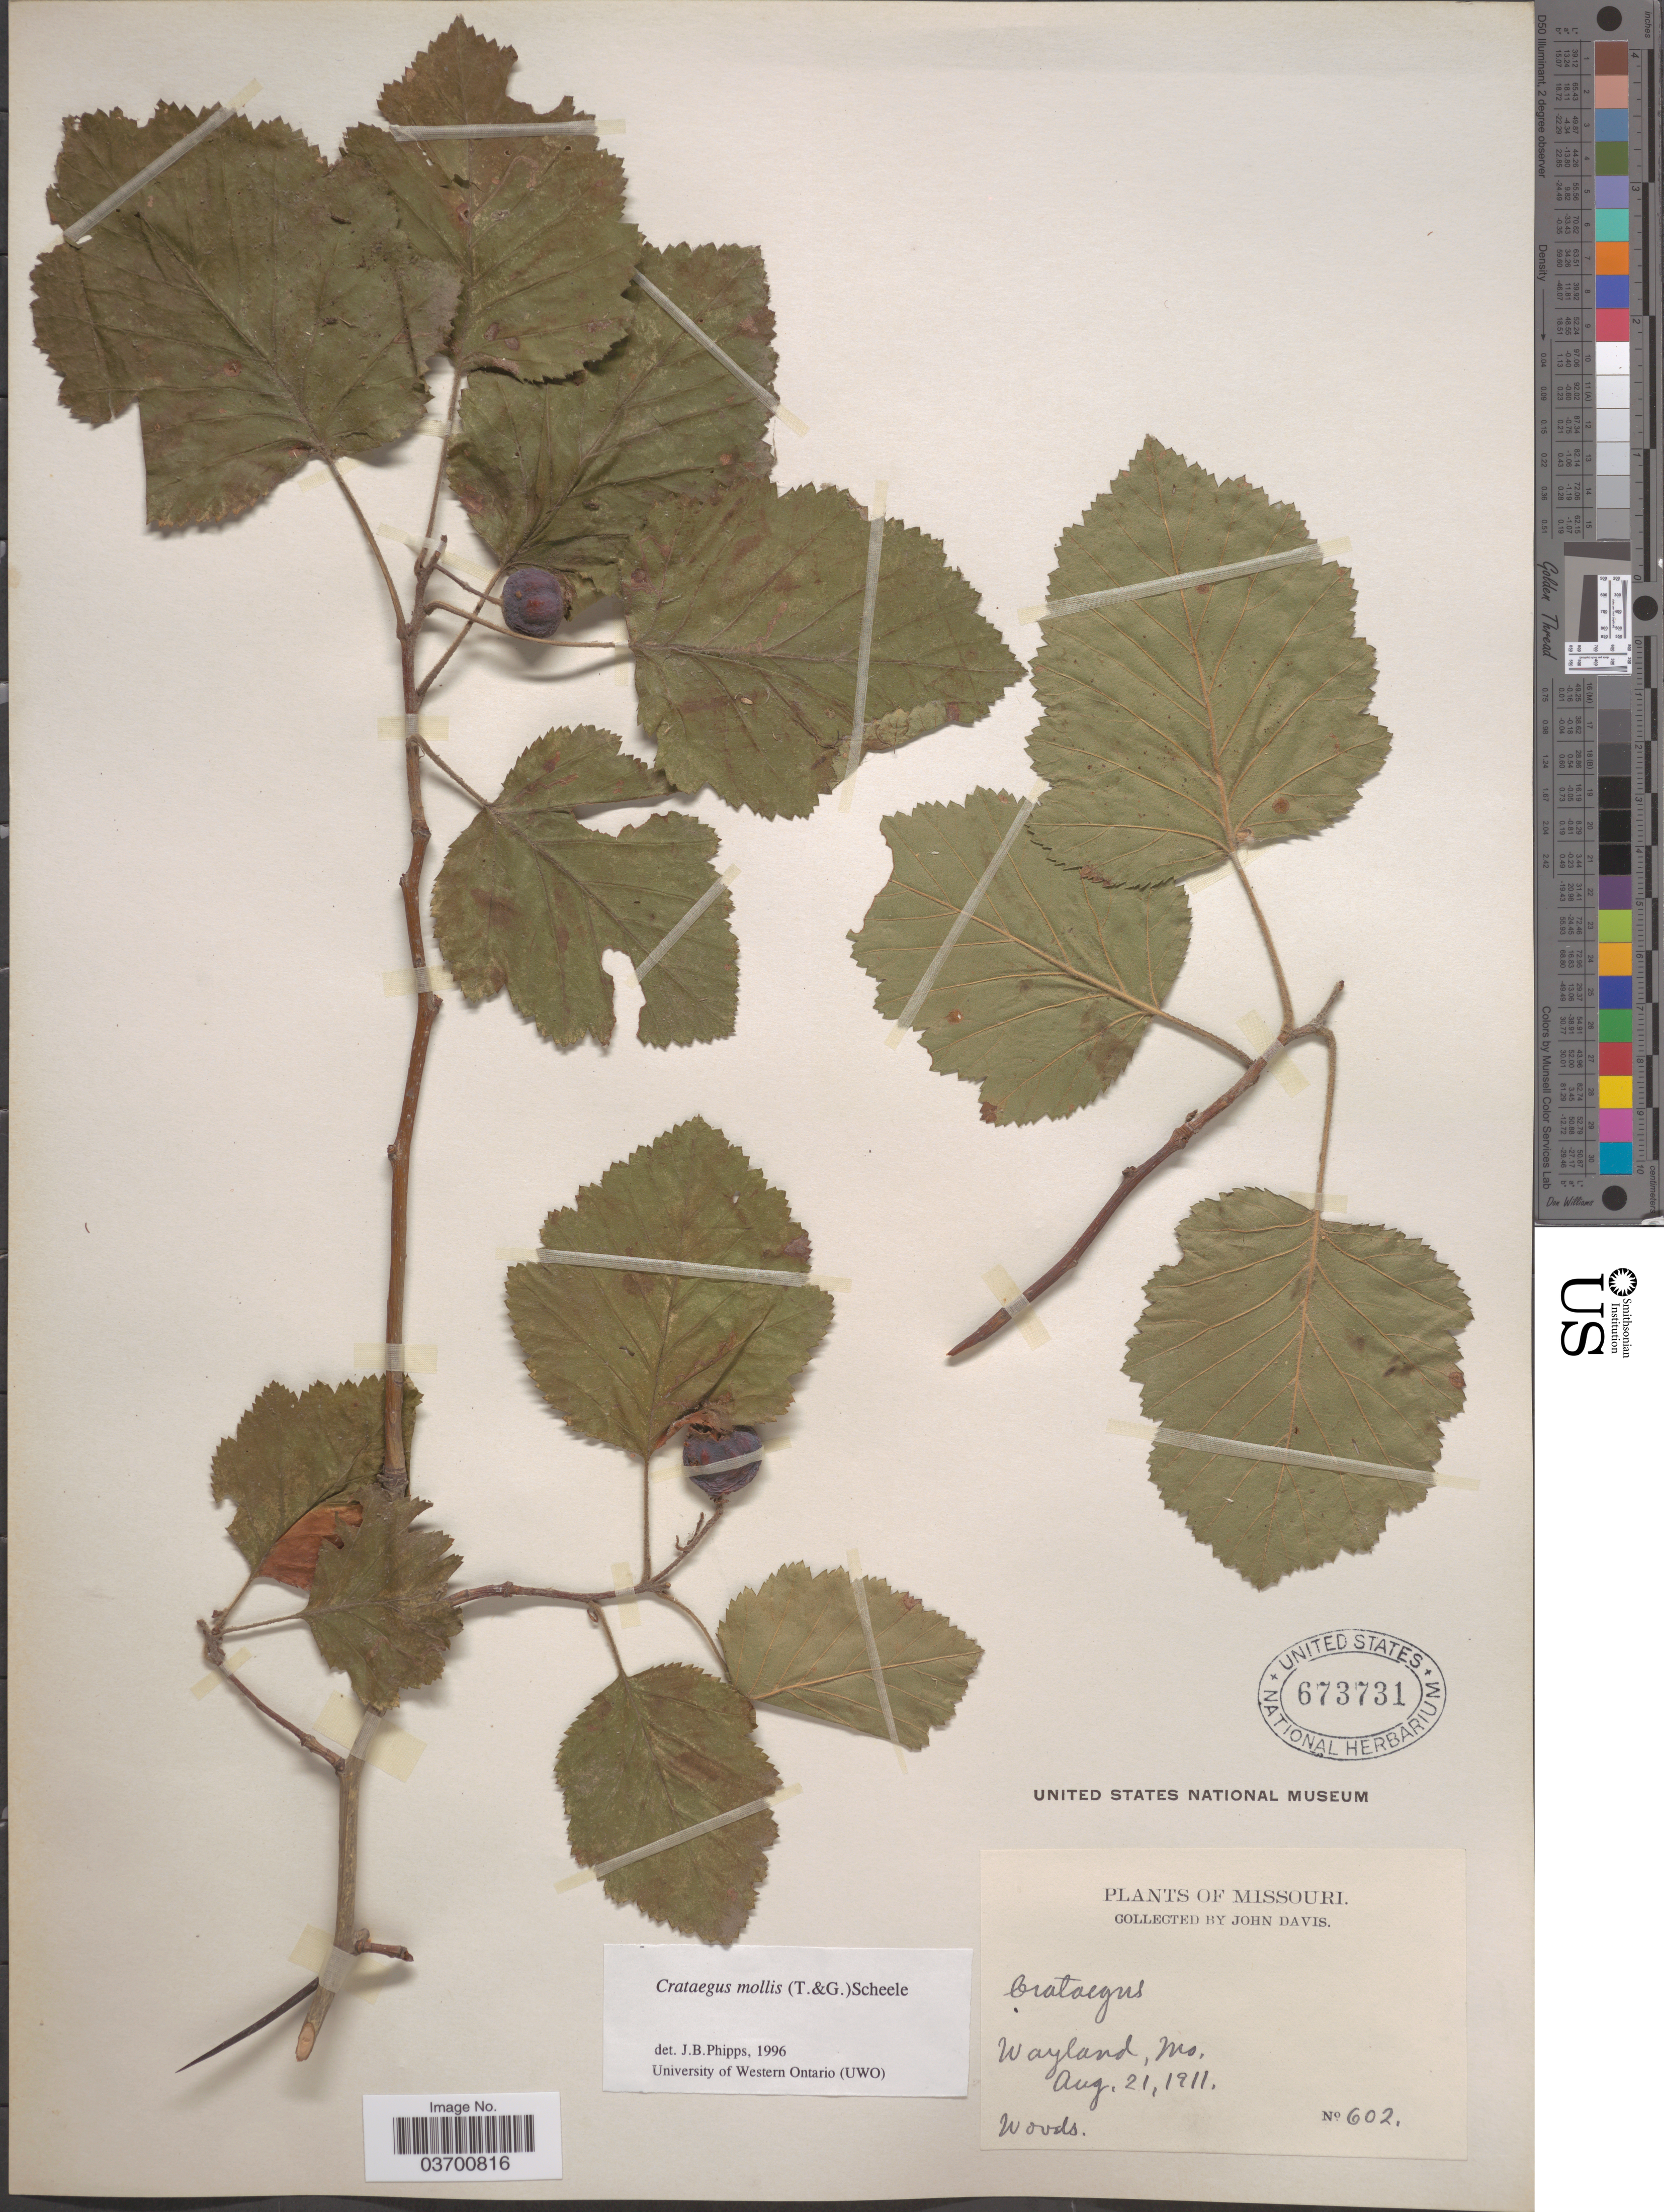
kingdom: Plantae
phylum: Tracheophyta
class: Magnoliopsida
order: Rosales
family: Rosaceae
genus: Crataegus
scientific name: Crataegus mollis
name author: (Torr. & A. Gray) Scheele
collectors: J. Davis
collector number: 602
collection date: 1911-08-21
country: United States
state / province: Missouri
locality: Wayland.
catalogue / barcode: US 673731